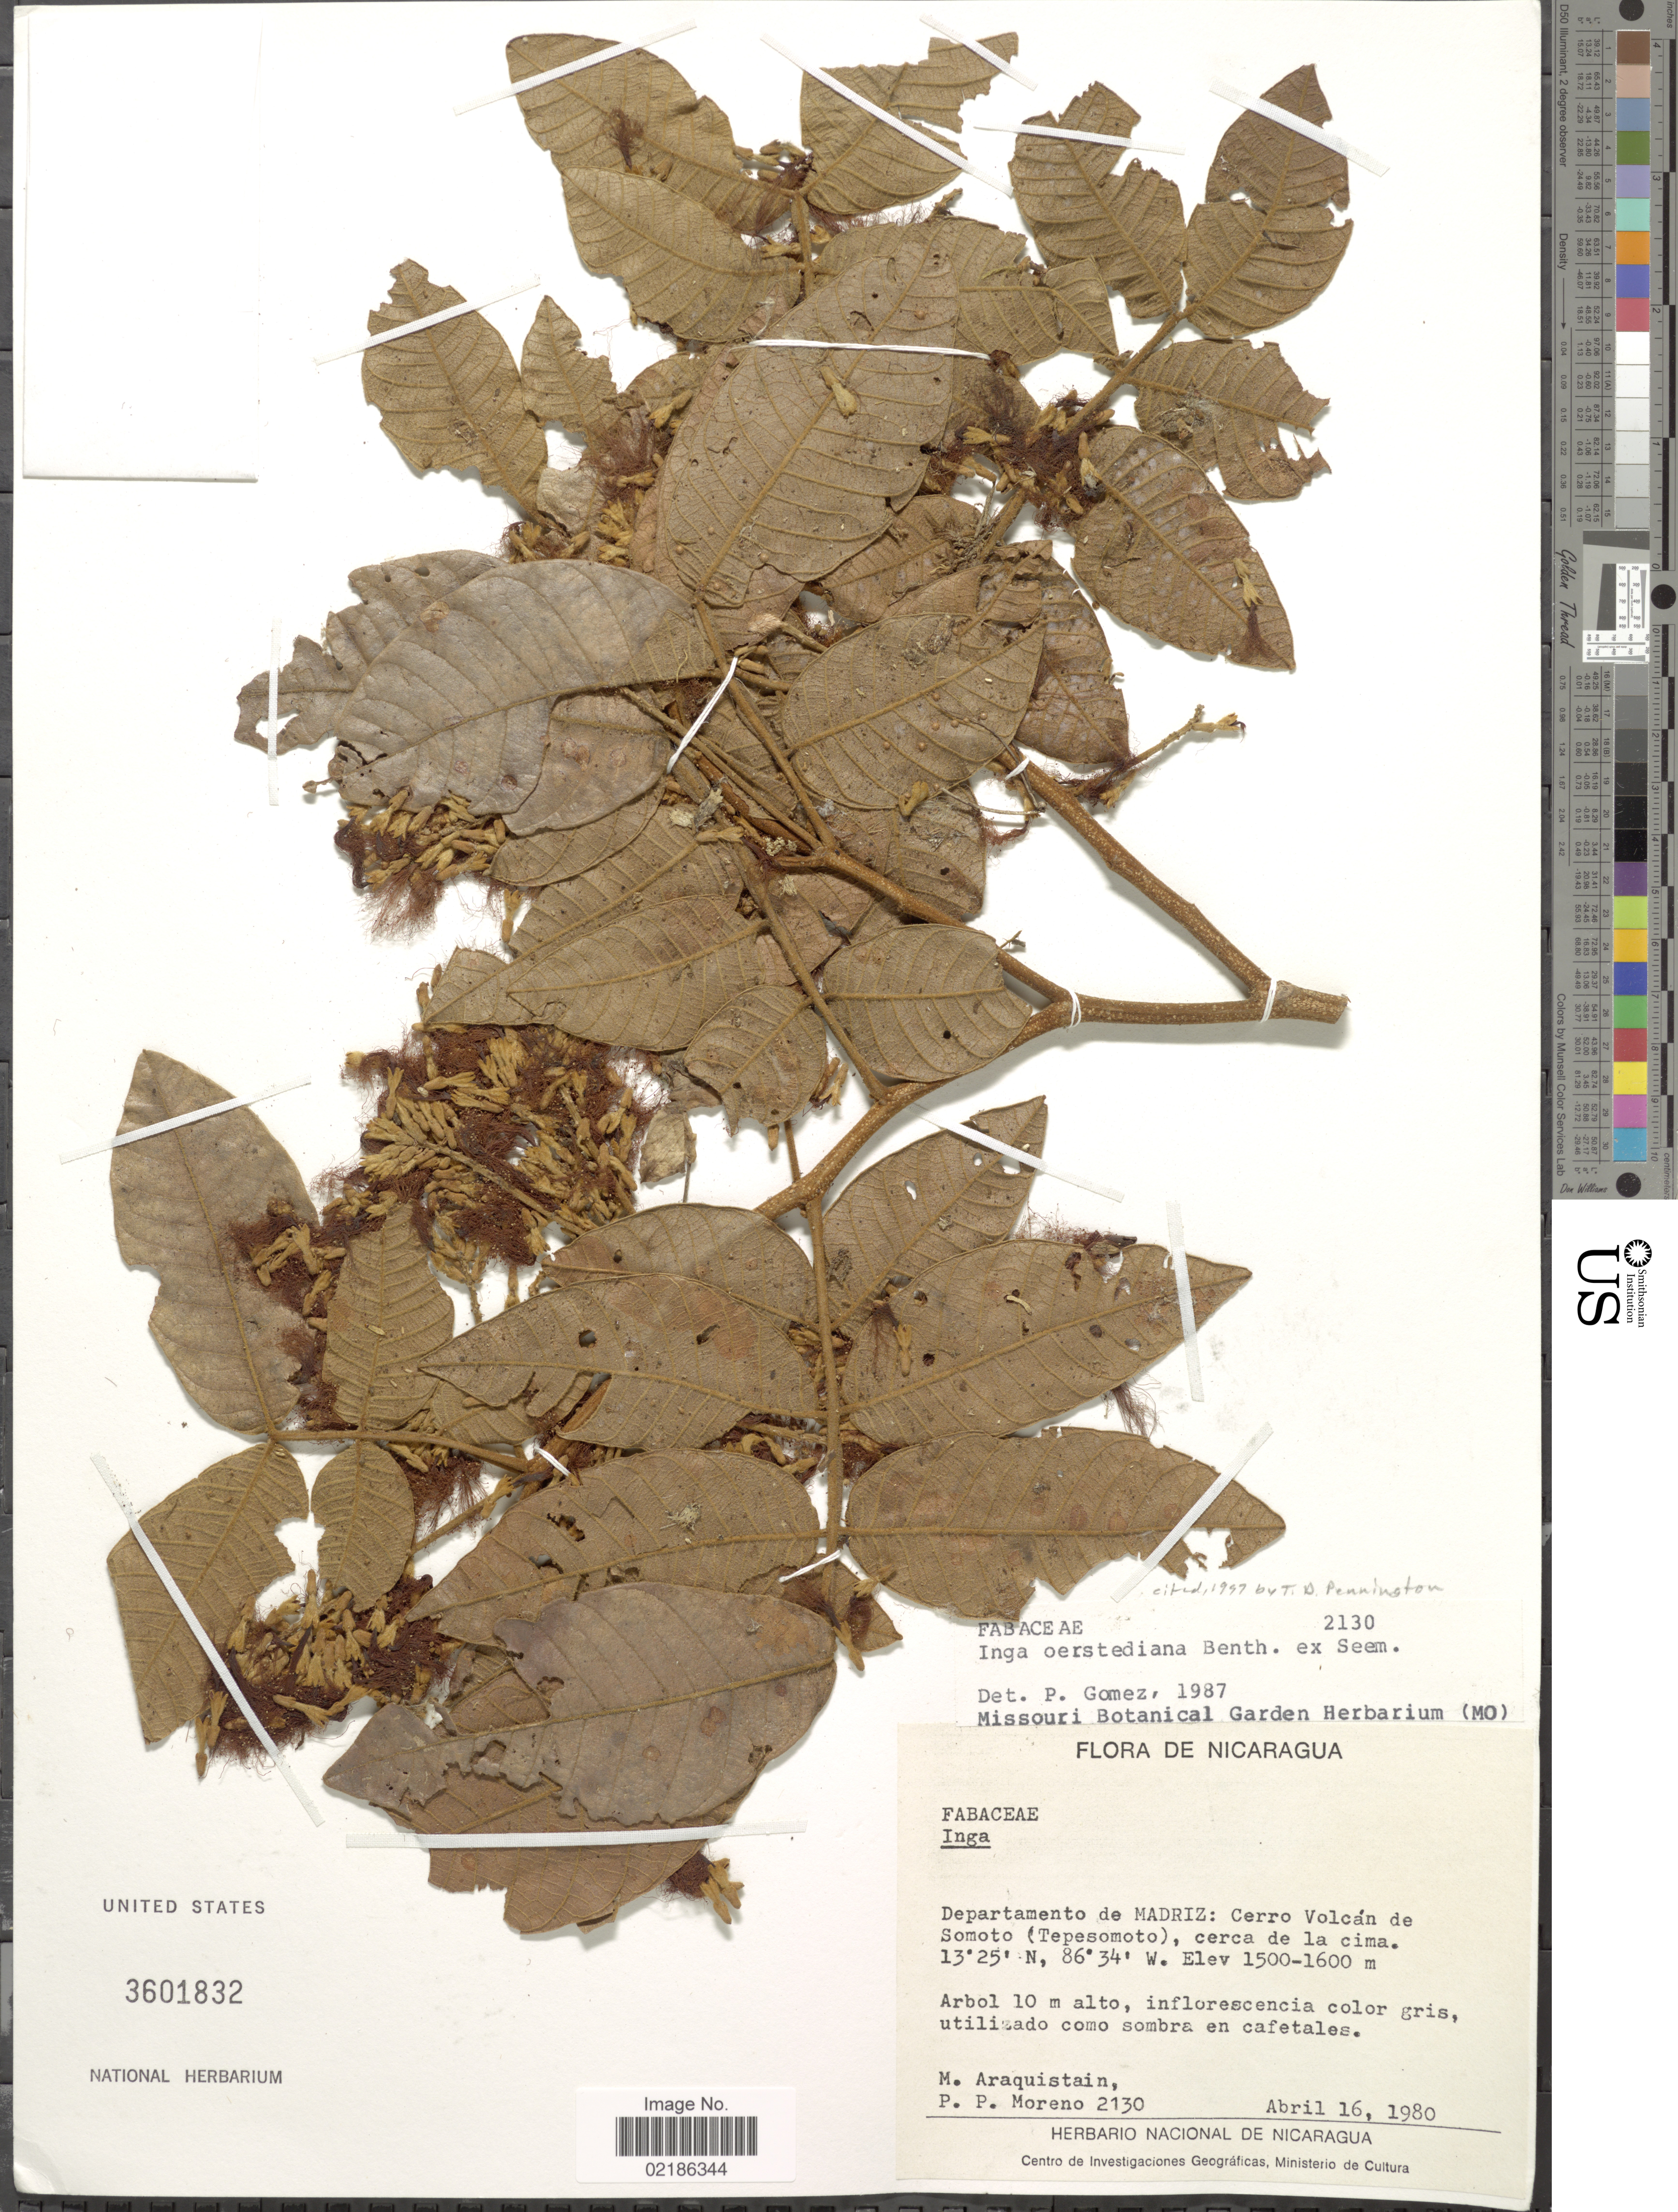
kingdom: Plantae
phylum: Tracheophyta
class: Magnoliopsida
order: Fabales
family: Fabaceae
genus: Inga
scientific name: Inga oerstediana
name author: Benth.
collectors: M. Araquistain & P. Moreno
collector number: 2130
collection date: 1980-04-16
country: Nicaragua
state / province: Madriz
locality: Cerro Volcan de Somoto (Tepesomoto), cerca de la cima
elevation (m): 1500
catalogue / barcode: US 3601832